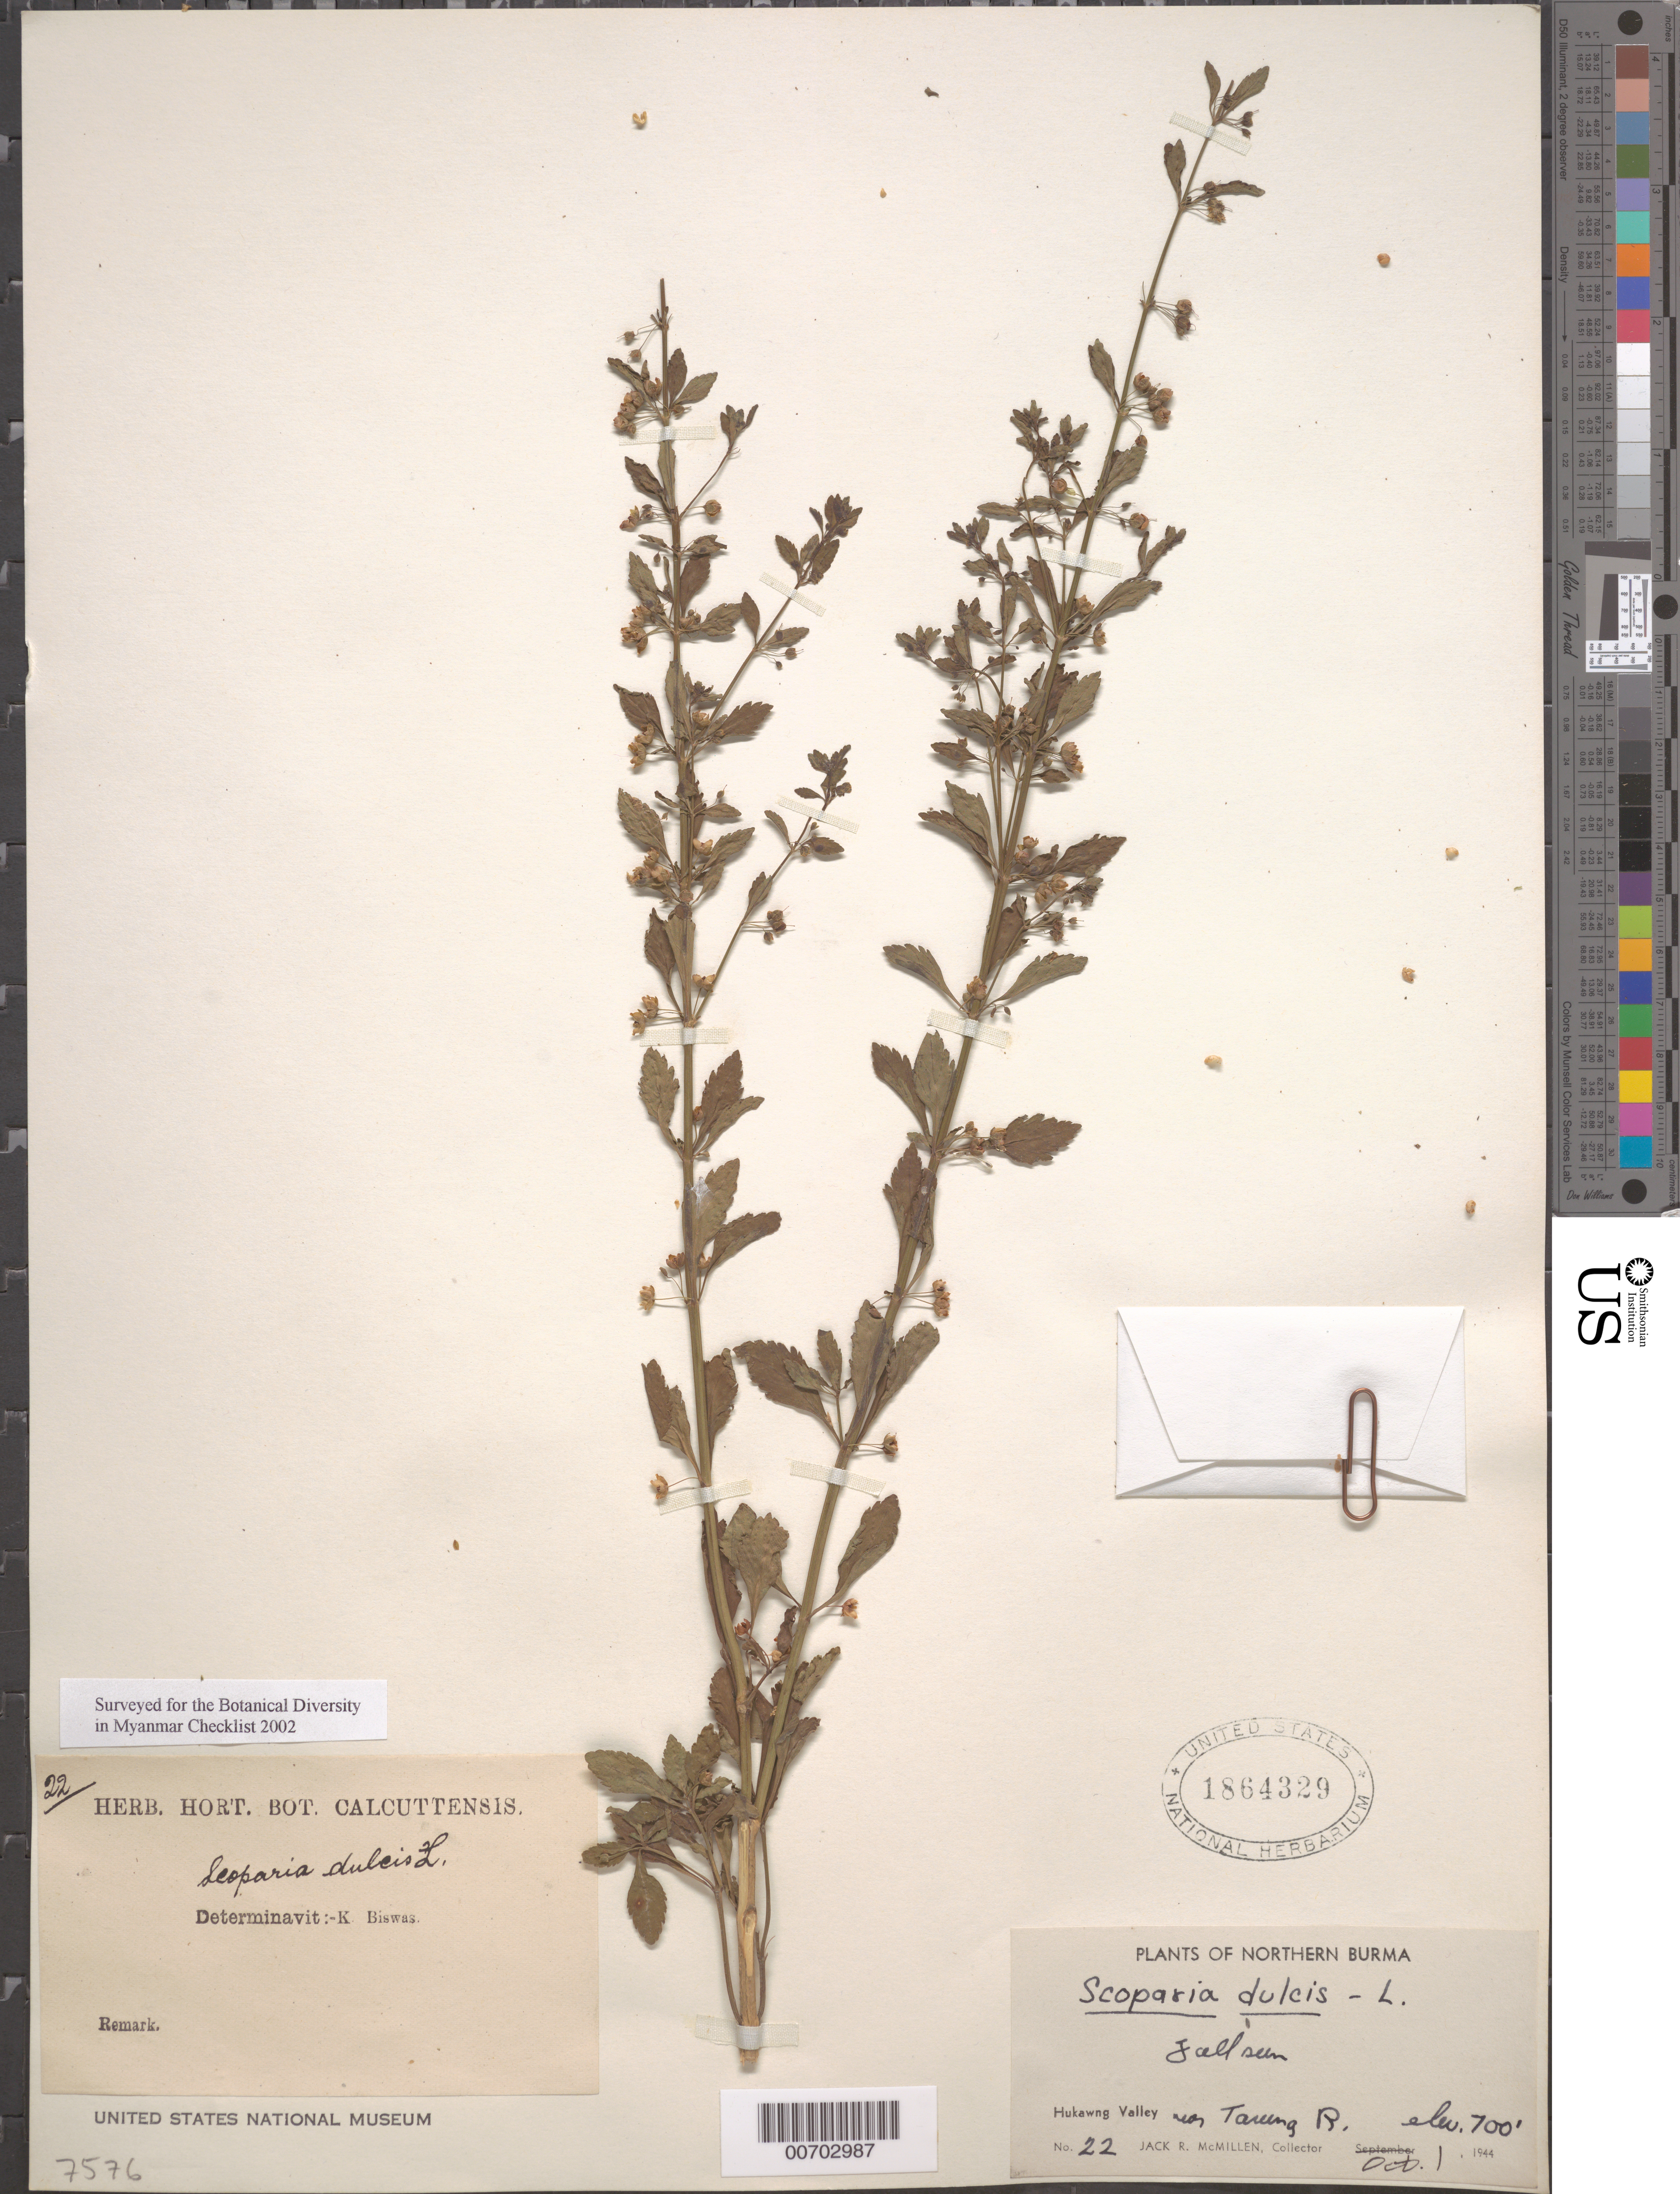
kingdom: Plantae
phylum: Tracheophyta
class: Magnoliopsida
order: Lamiales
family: Plantaginaceae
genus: Scoparia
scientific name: Scoparia dulcis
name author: L.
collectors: J. McMillen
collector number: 22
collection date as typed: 01 Oct 1944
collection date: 1944-10-01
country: Myanmar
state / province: Kachin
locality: Hukawng Valley, near Tarung R.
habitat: Full sun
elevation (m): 213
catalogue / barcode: US 1864329